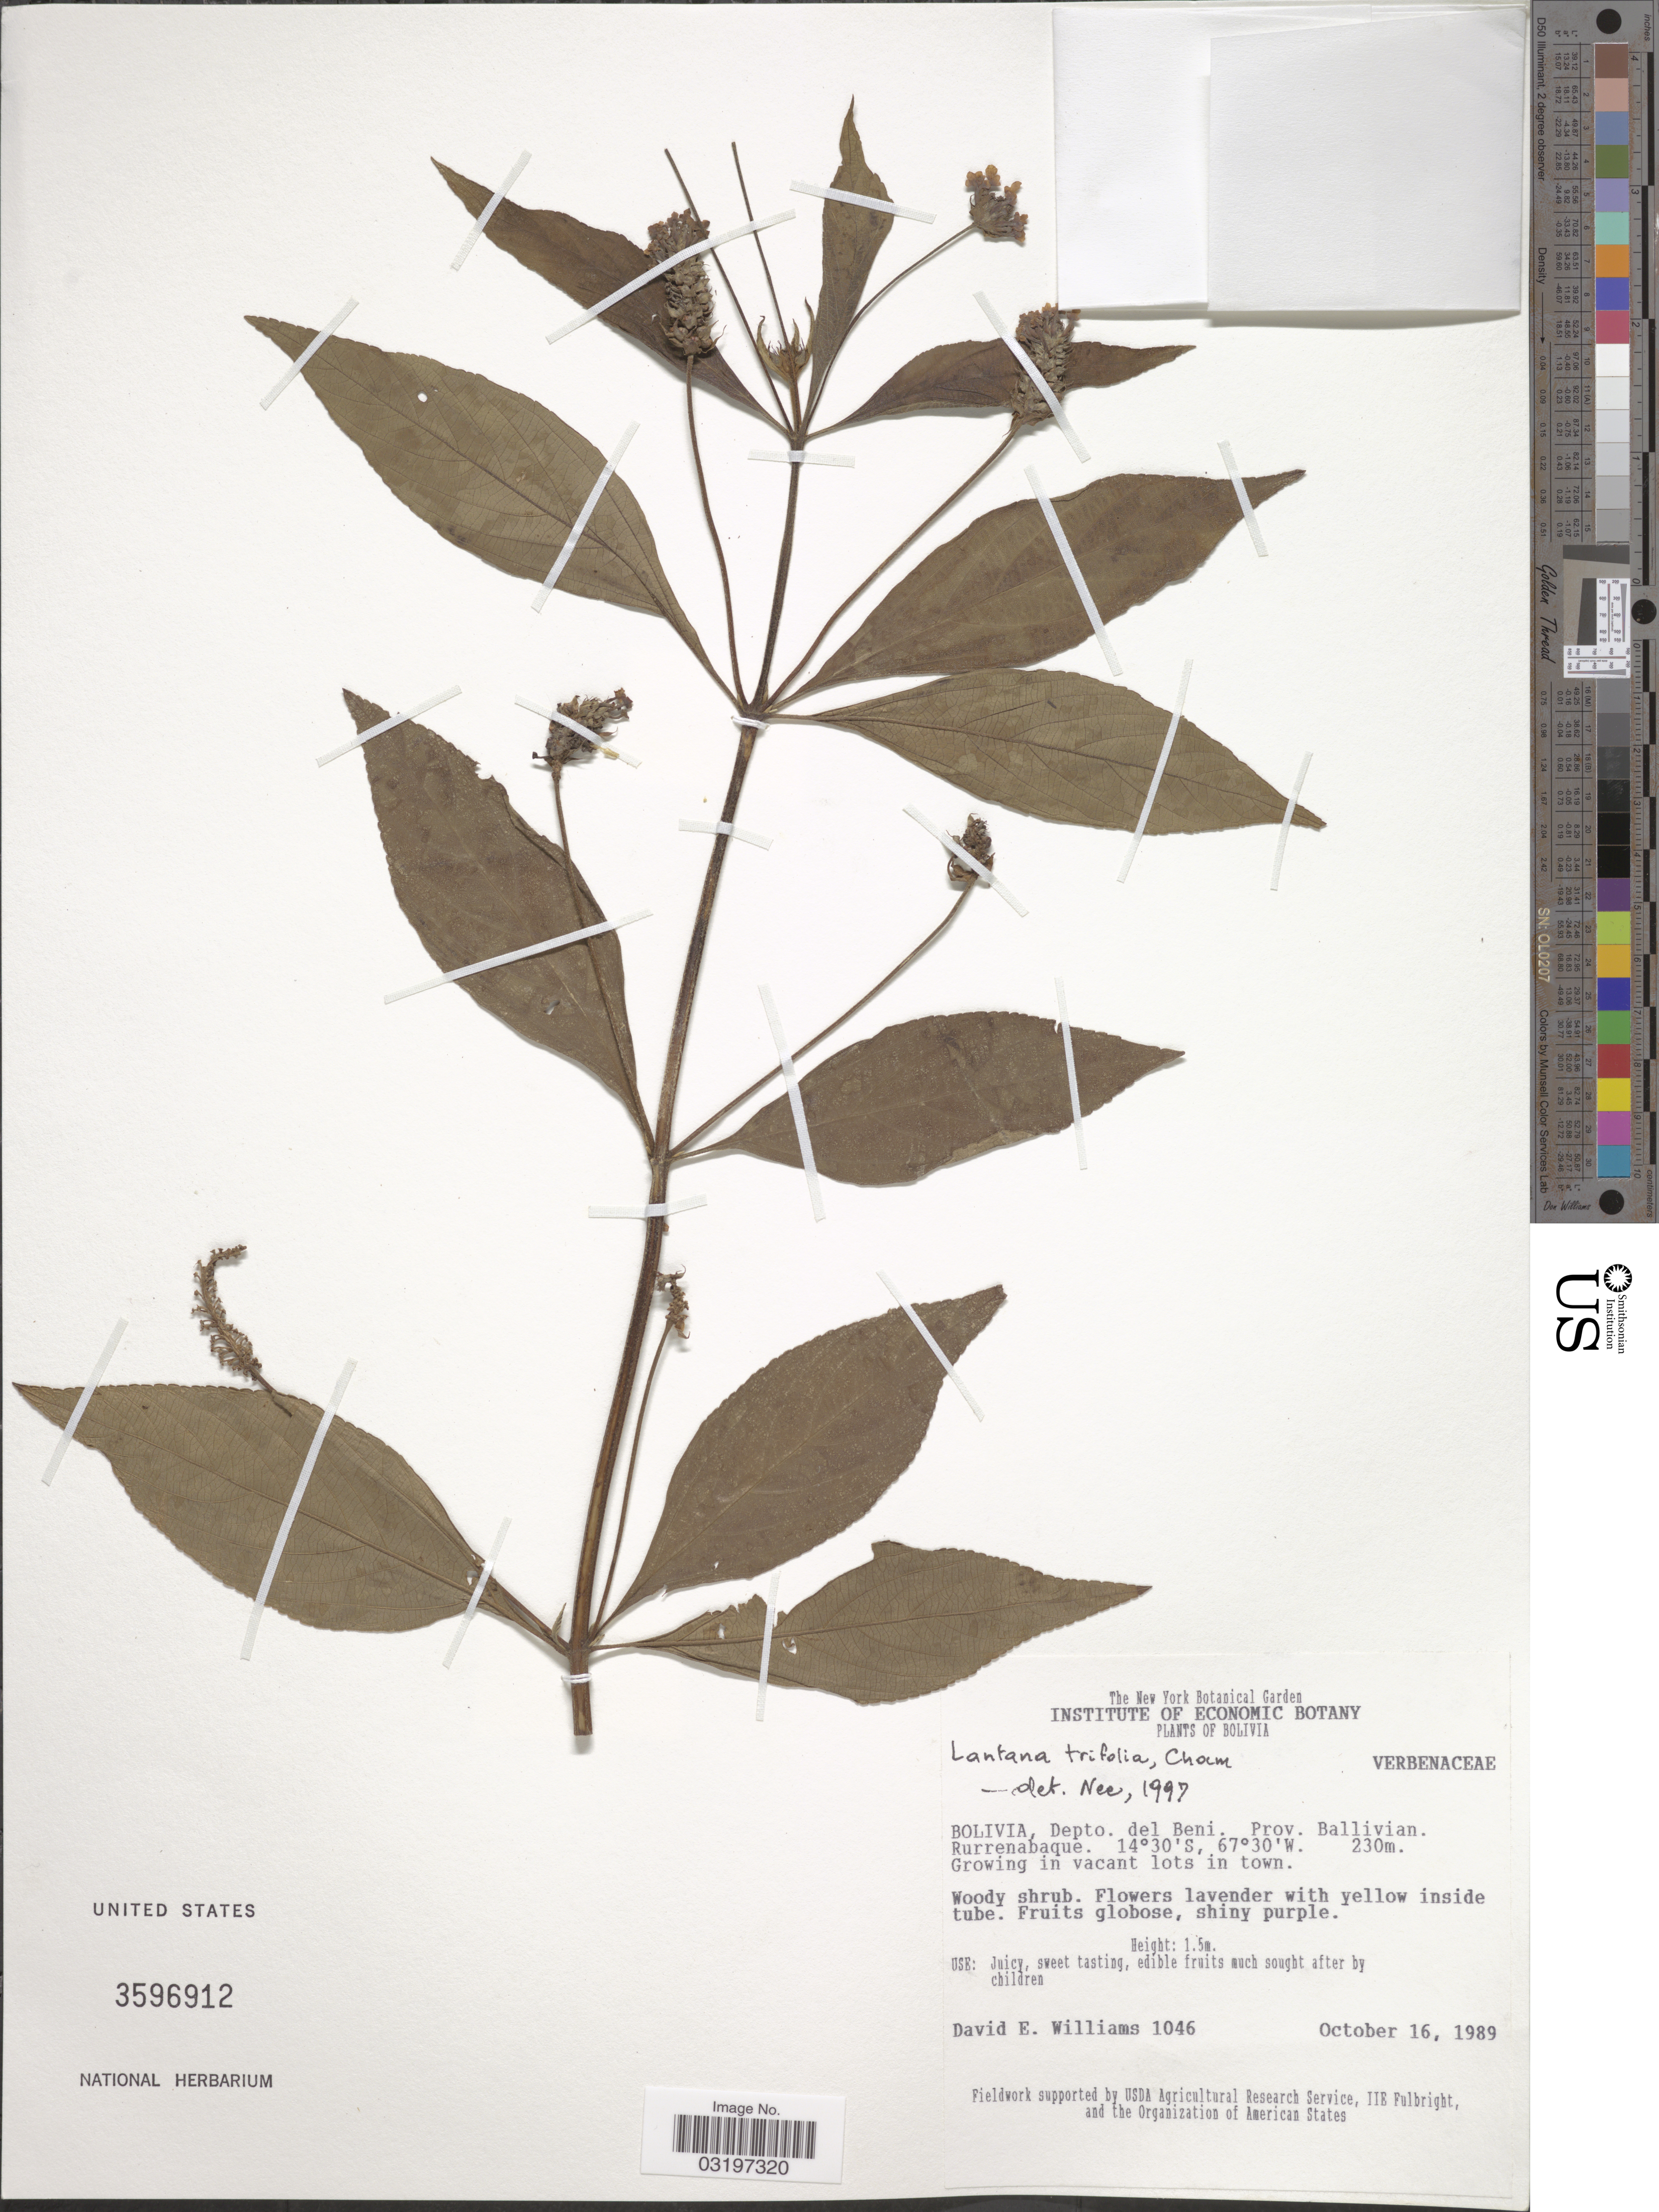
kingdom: Plantae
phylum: Tracheophyta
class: Magnoliopsida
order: Lamiales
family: Verbenaceae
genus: Lantana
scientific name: Lantana trifolia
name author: L.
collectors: D. E. Williams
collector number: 1046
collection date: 1989-10-16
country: Bolivia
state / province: Beni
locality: Depto. del Beni. Prov. Ballivian. Rurrenabaque.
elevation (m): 230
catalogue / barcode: US 3596912